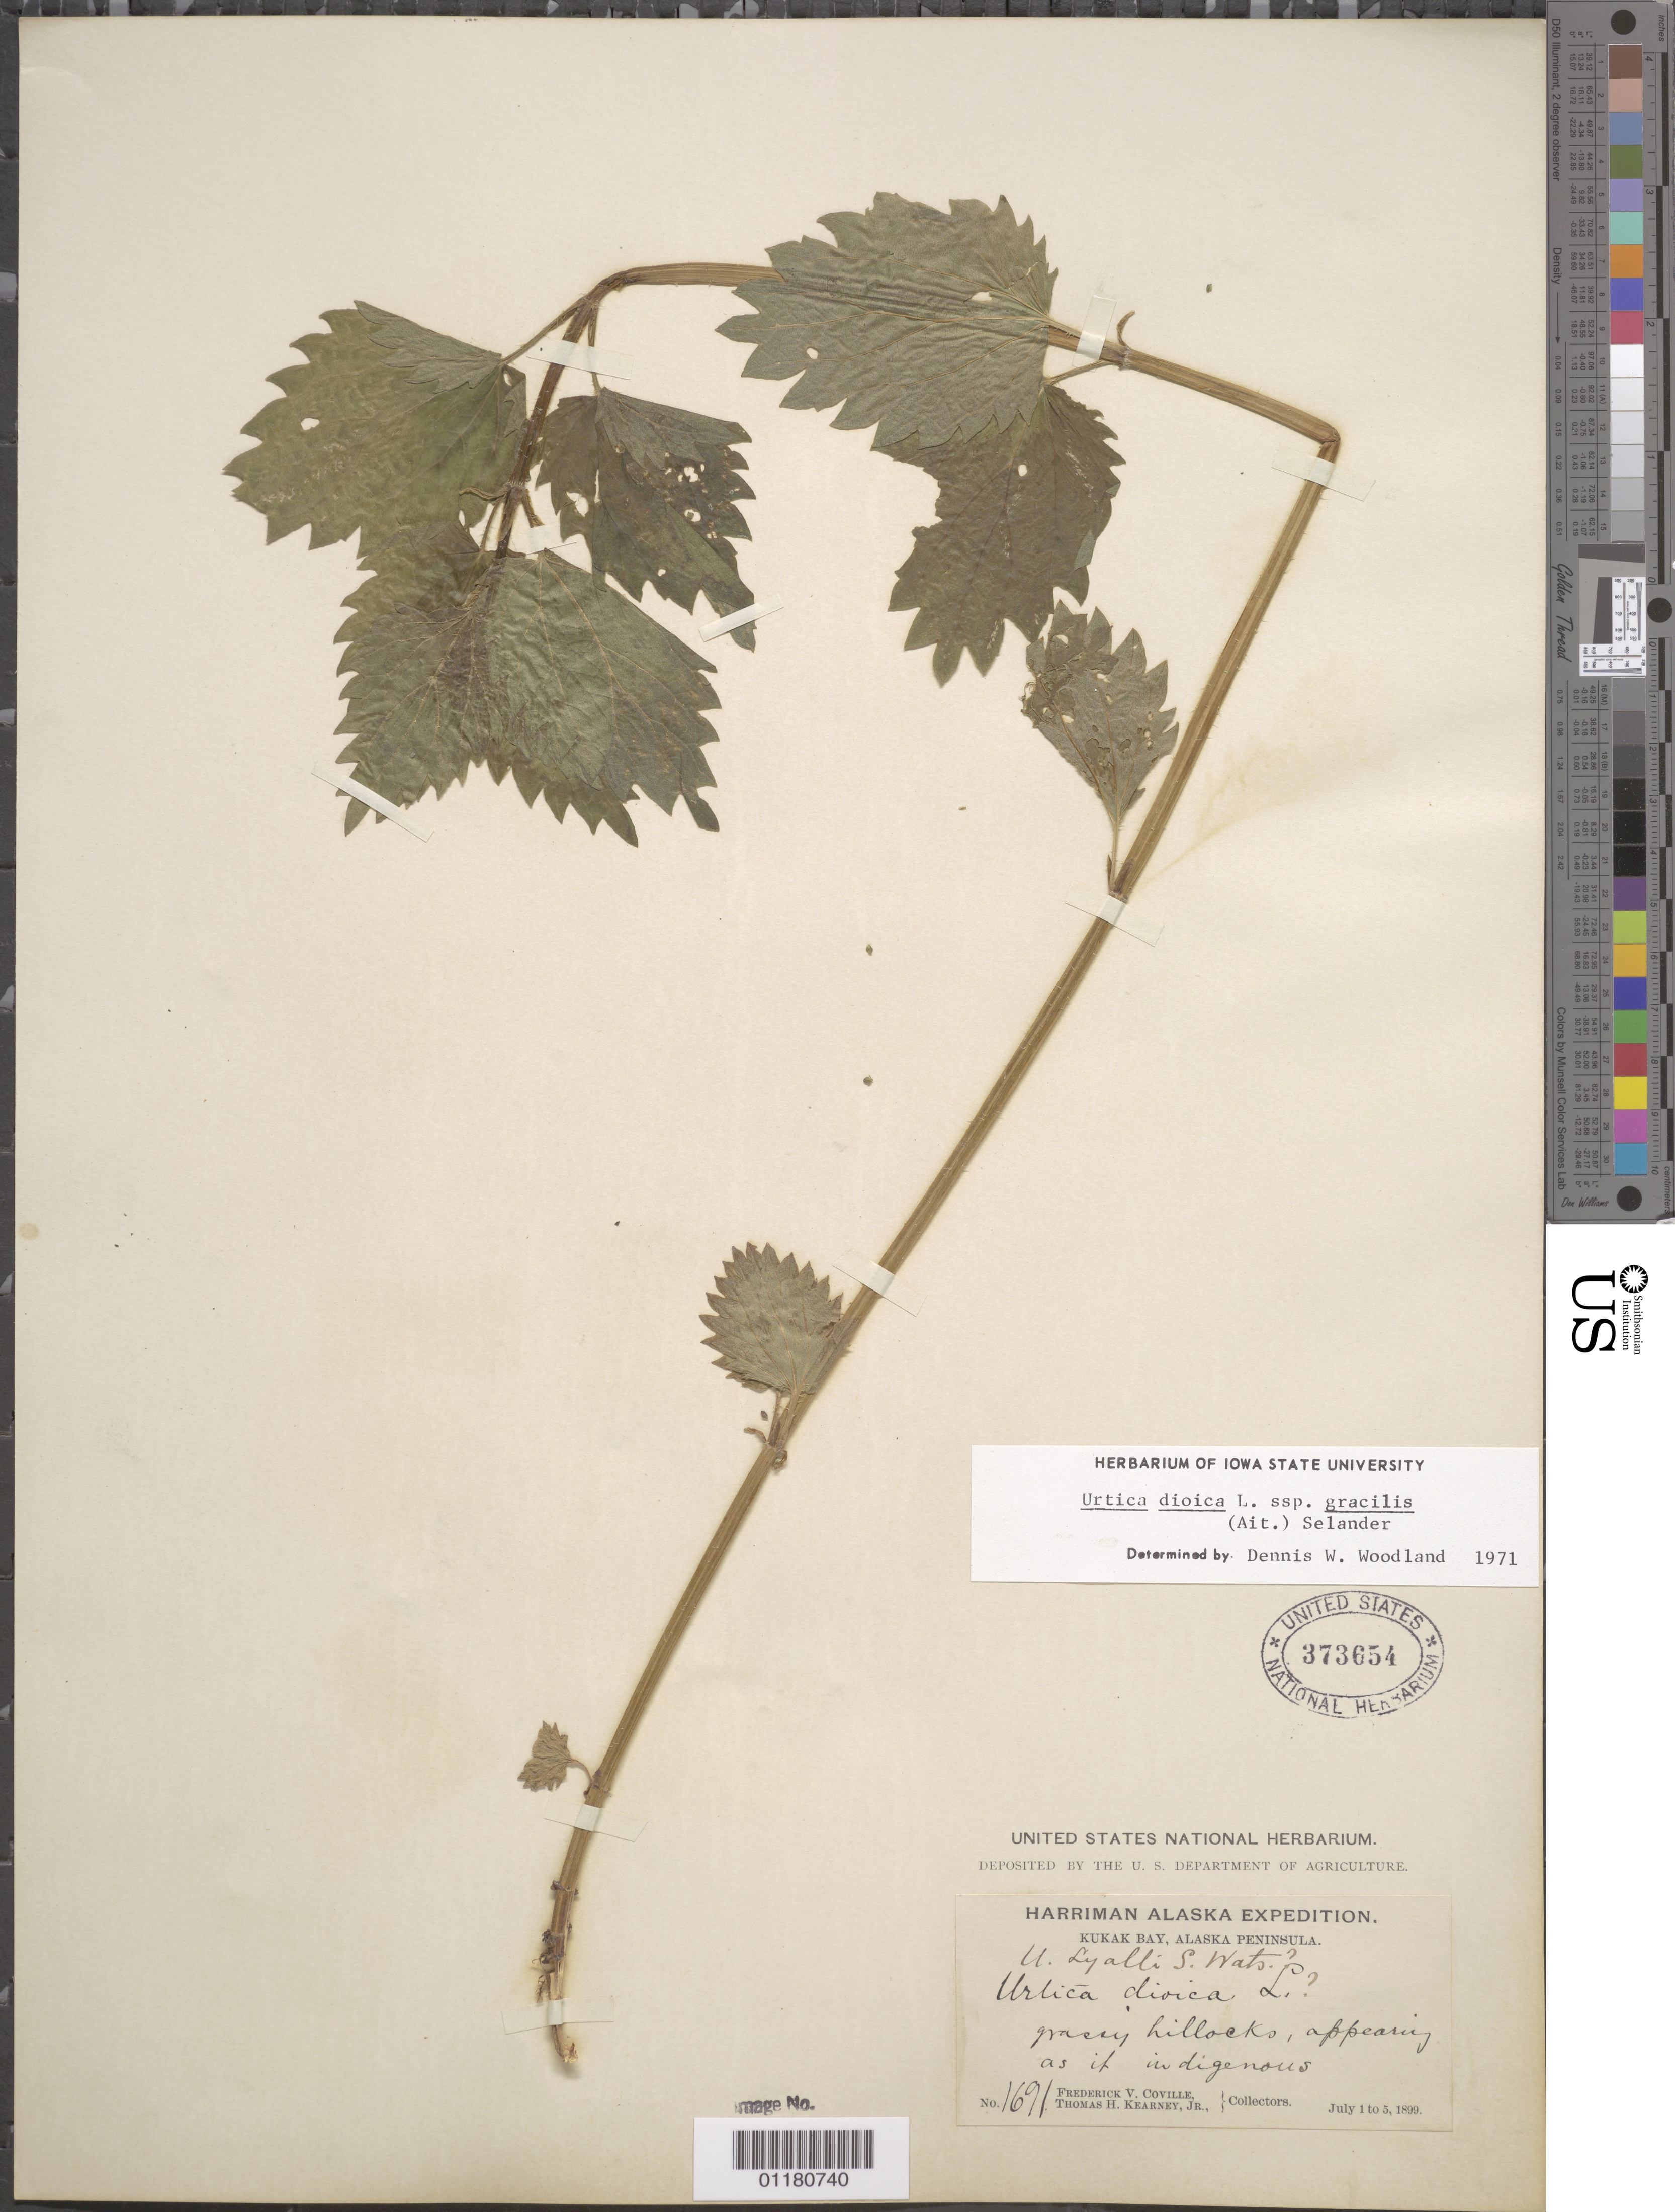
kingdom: Plantae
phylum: Tracheophyta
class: Magnoliopsida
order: Rosales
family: Urticaceae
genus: Urtica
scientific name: Urtica dioica subsp. gracilis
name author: L.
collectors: F. V. Coville & T. H. Kearney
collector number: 1691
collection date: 1899-07-01/1899-07-05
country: United States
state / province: Alaska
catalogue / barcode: US 373654